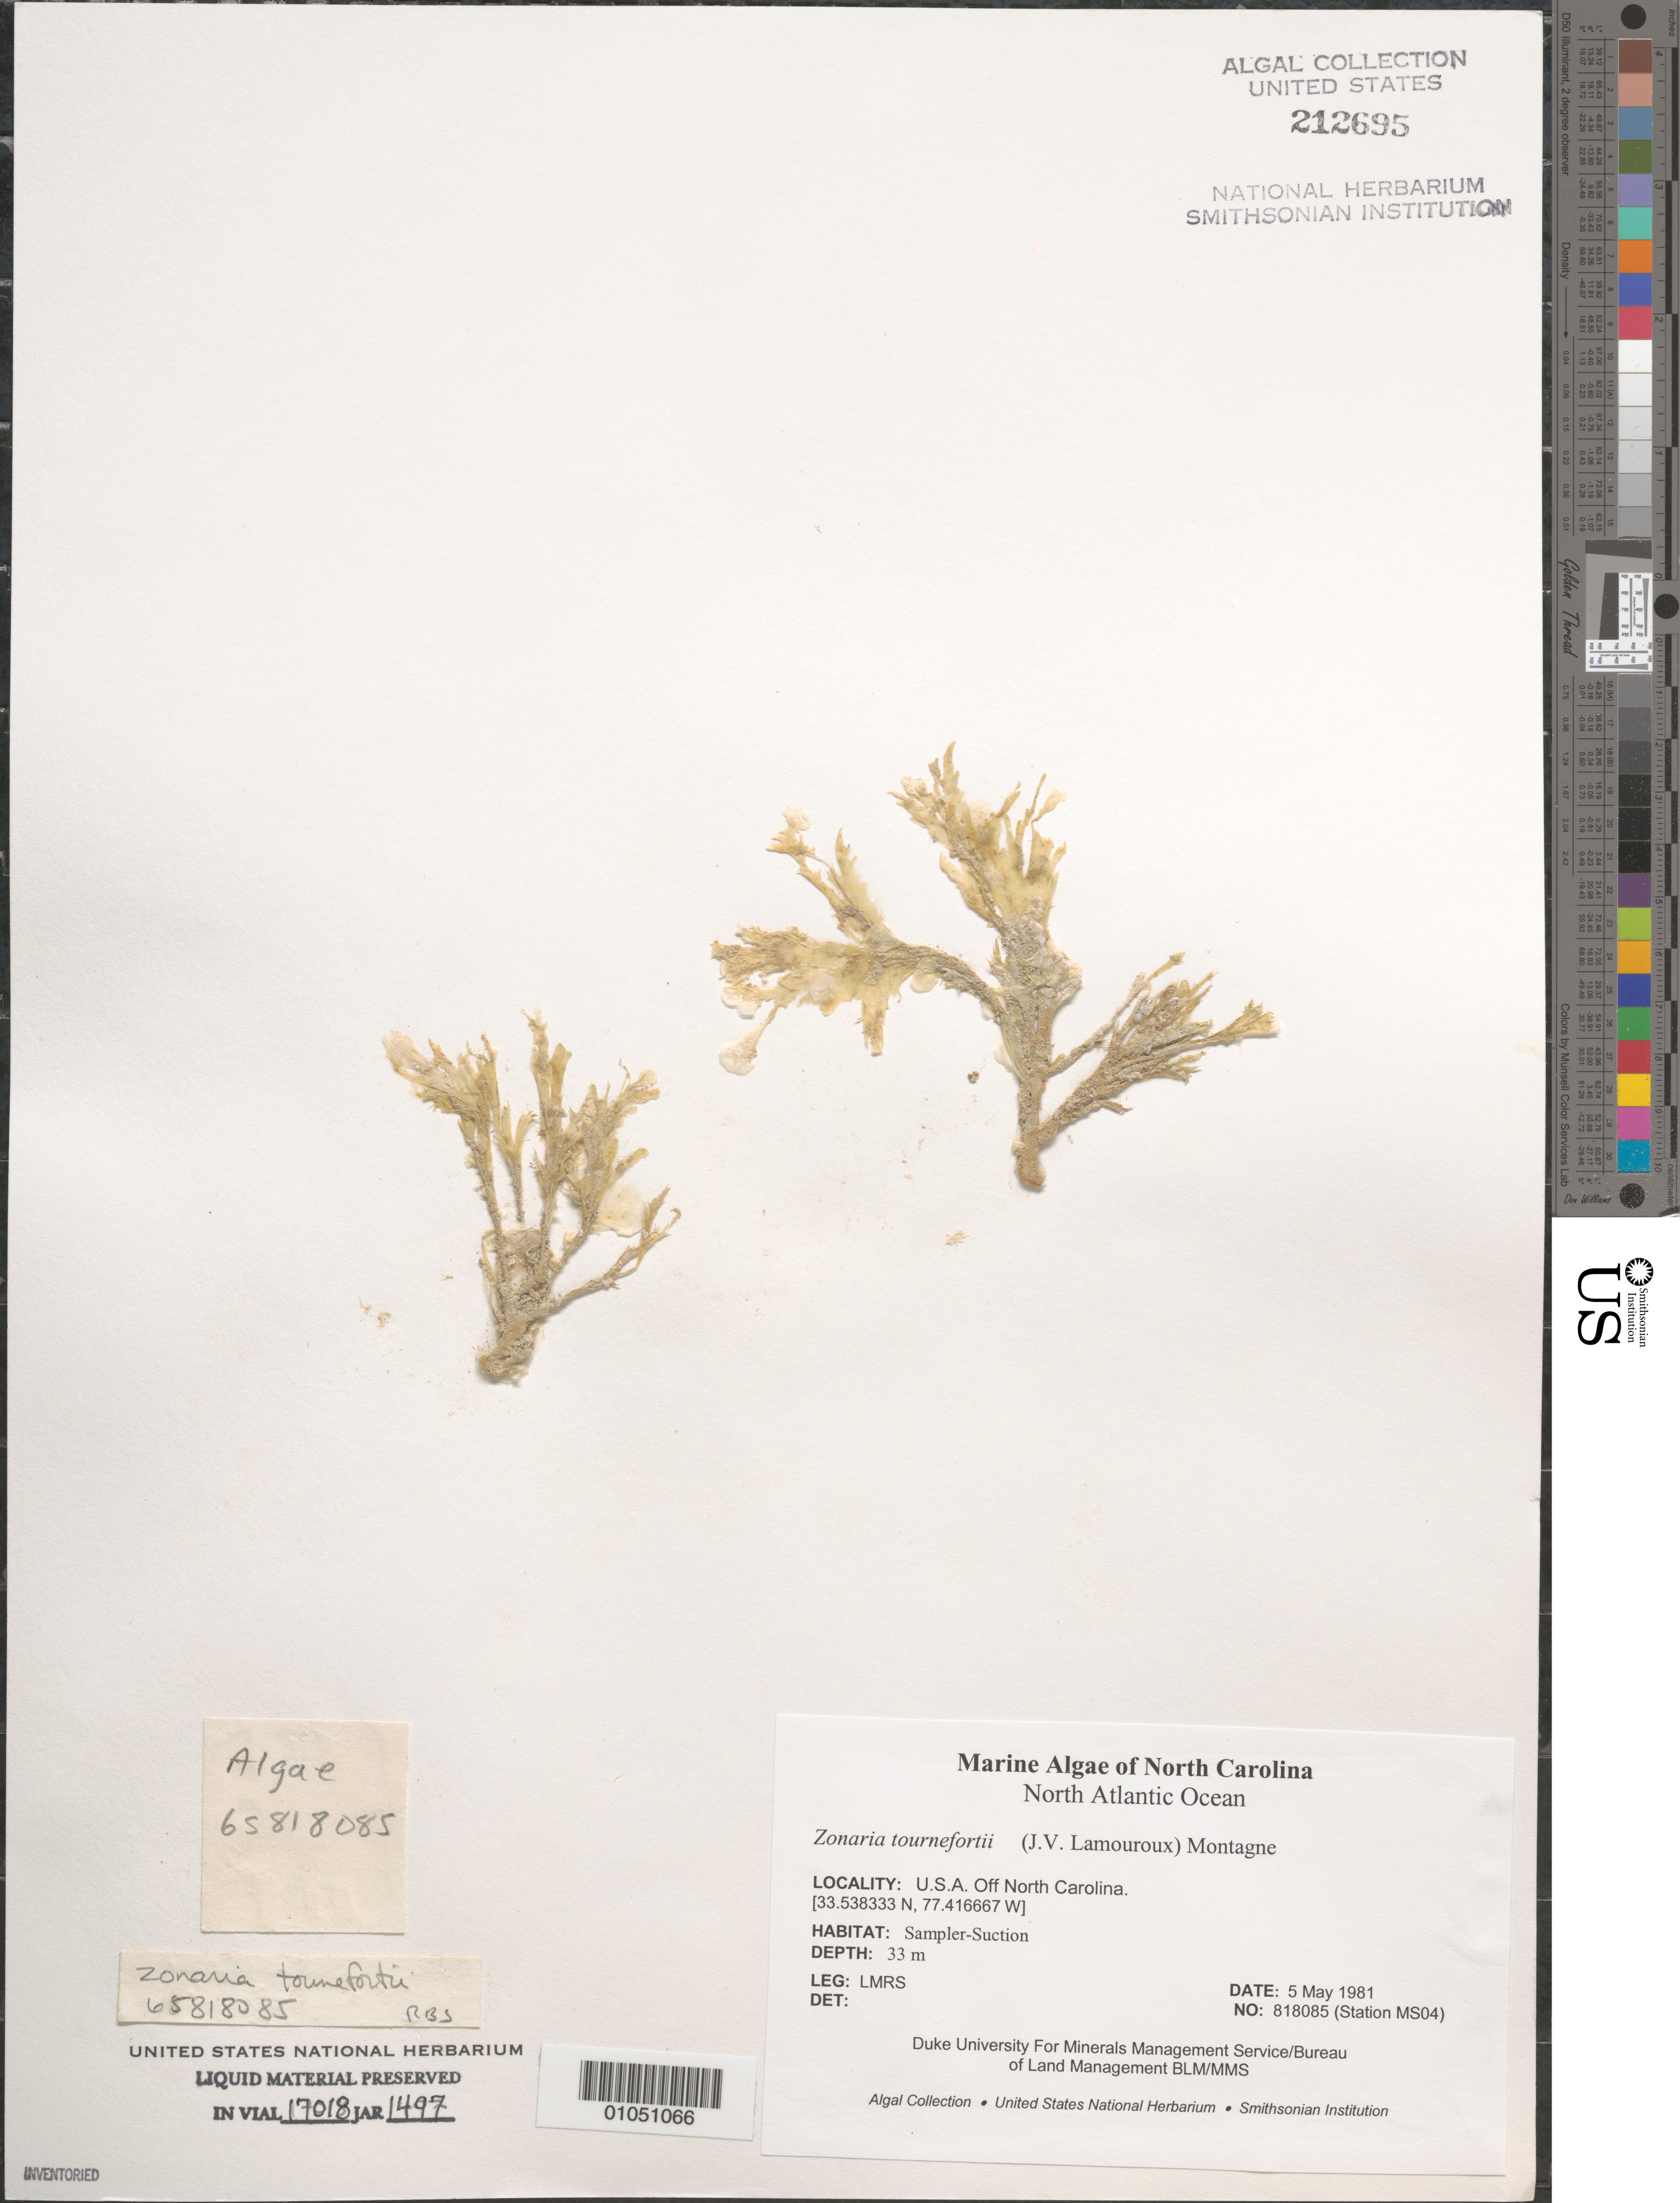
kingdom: Chromista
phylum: Ochrophyta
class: Phaeophyceae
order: Dictyotales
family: Dictyotaceae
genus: Zonaria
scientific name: Zonaria tournefortii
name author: (J.V.Lamouroux) Mont.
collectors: LMRS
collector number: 818085 (Station MS04)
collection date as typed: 05 May 1981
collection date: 1981-05-05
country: United States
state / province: North Carolina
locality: North Atlantic Ocean off North Carolina coast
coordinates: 33.538333 N, 77.416667 W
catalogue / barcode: US 212695